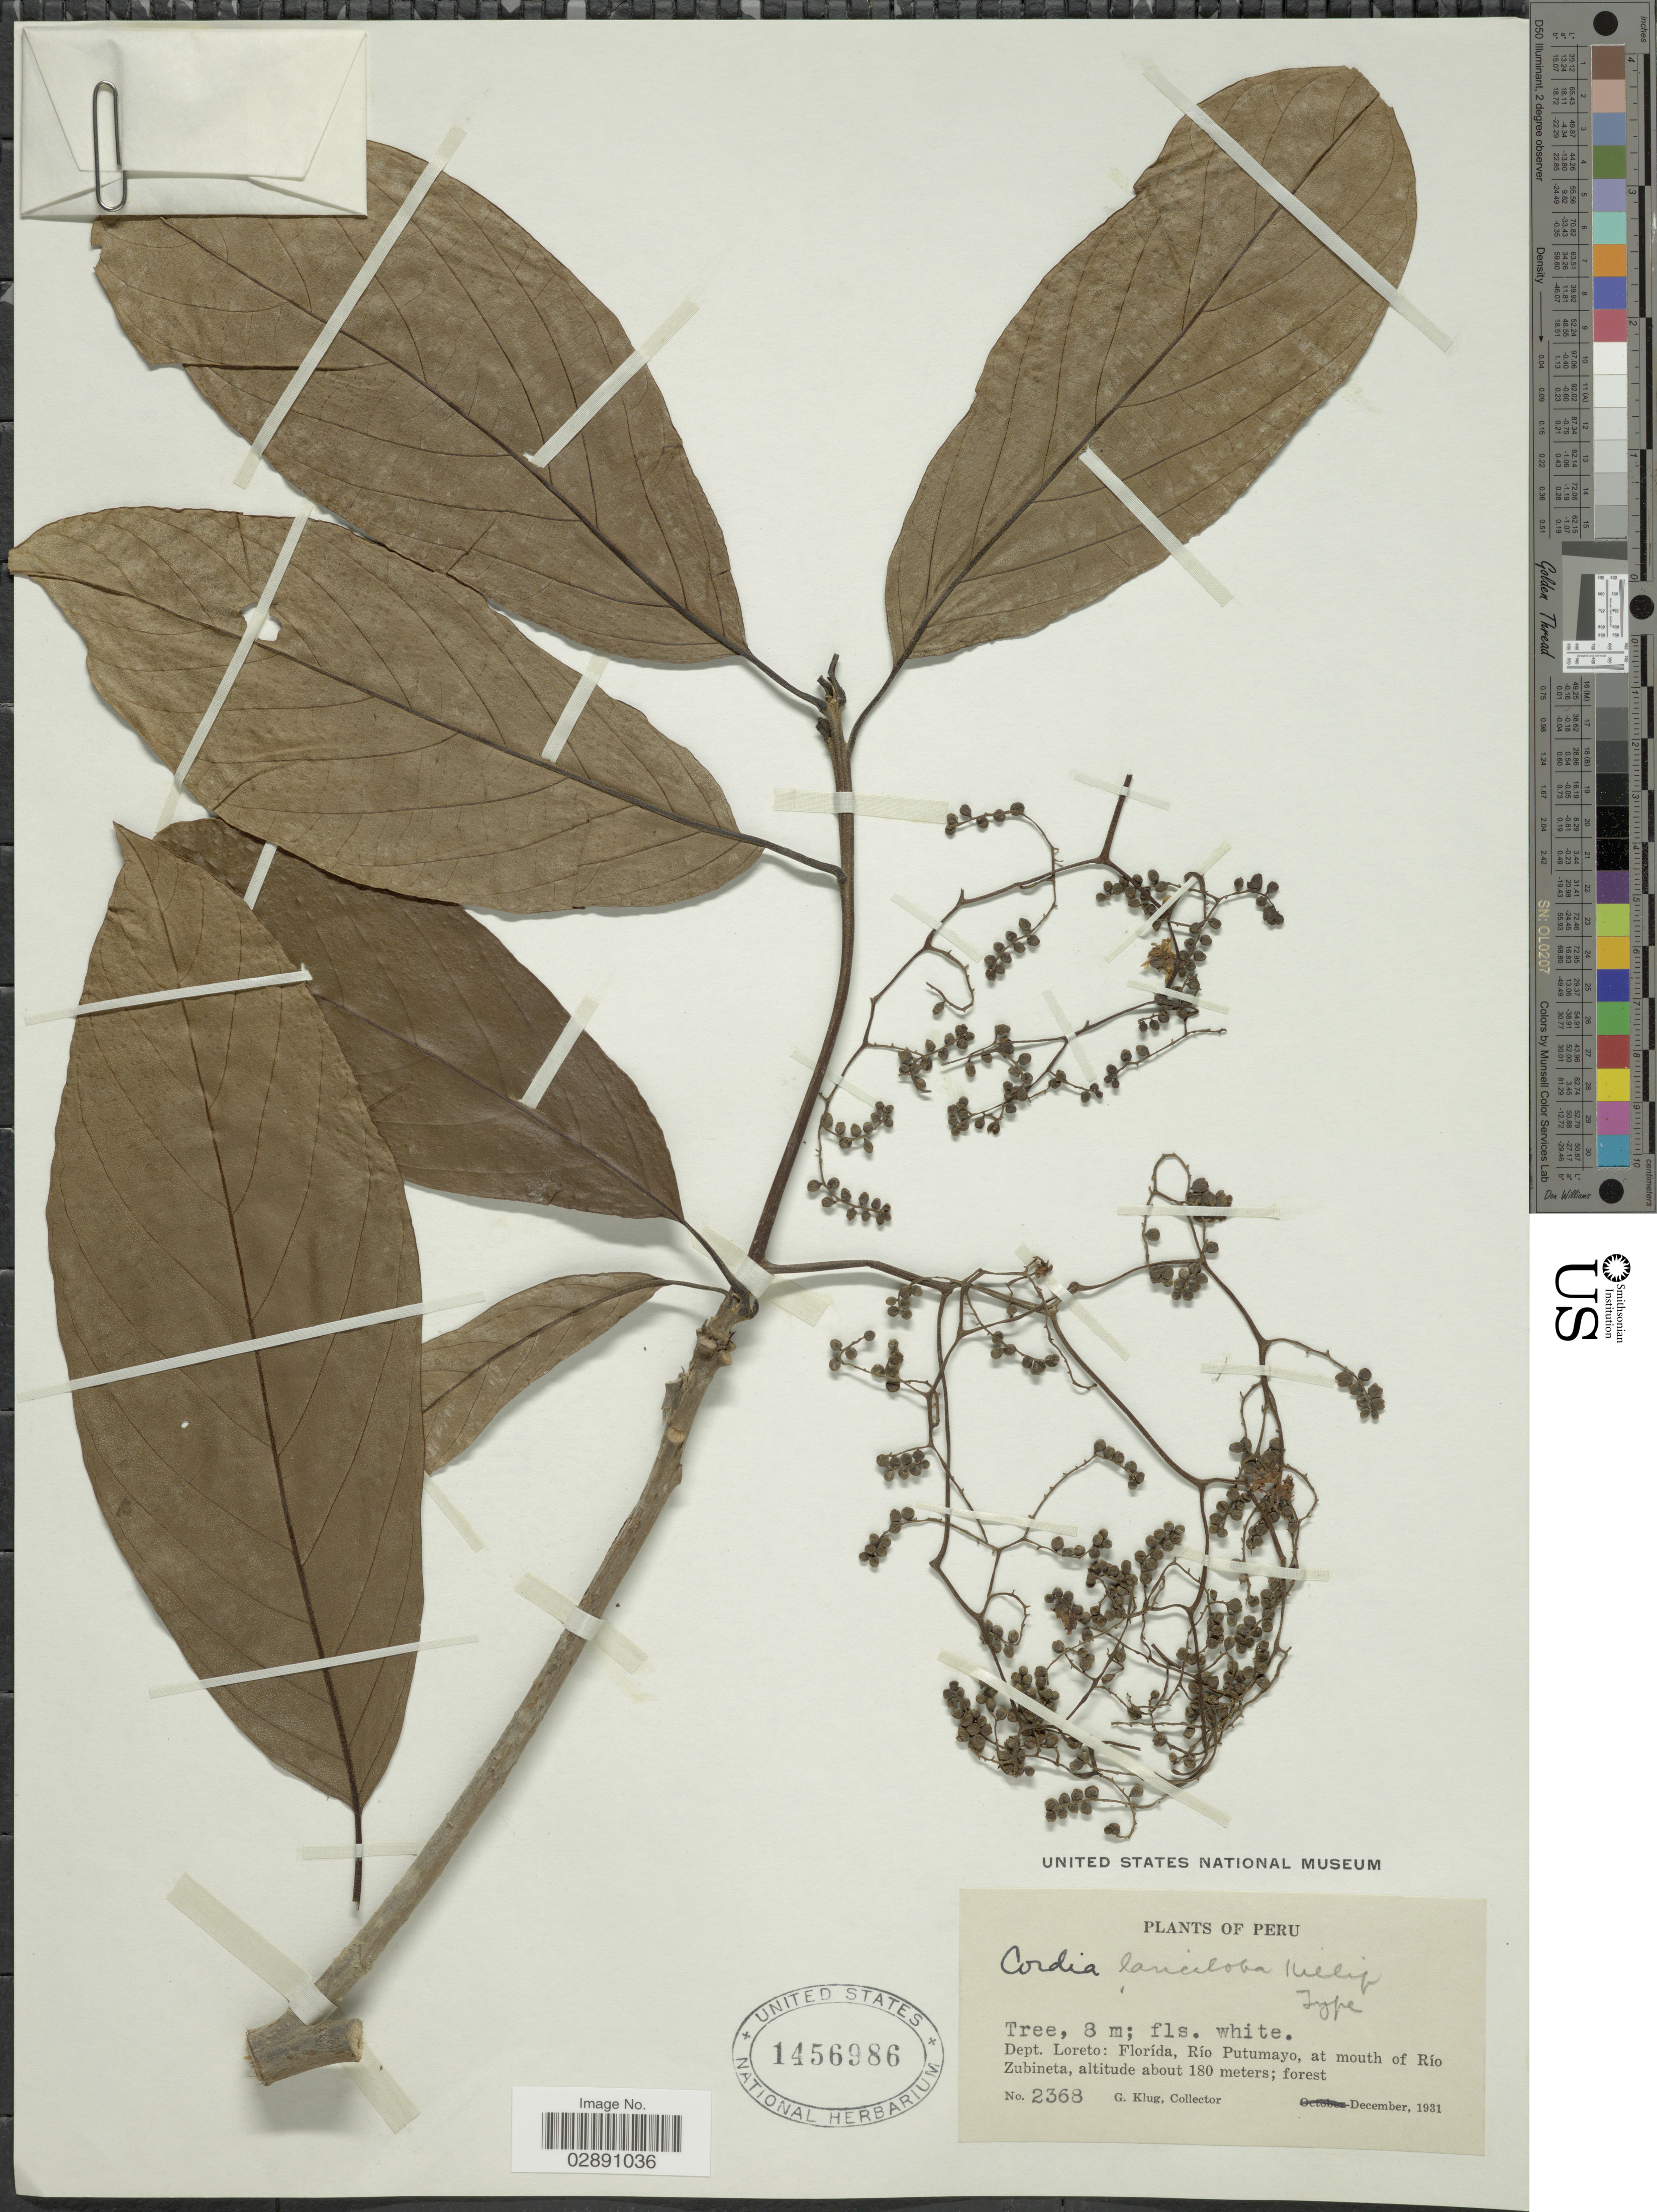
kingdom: Plantae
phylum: Tracheophyta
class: Magnoliopsida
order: Boraginales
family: Cordiaceae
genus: Cordia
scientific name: Cordia lanciloba Killip ined.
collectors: G. Klug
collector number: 2368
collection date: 1931-12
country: Peru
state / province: Loreto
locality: Dept. Loreto: Florída, Río Putumayo, at mouth of Río Zubineta.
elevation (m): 180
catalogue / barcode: US 1456986